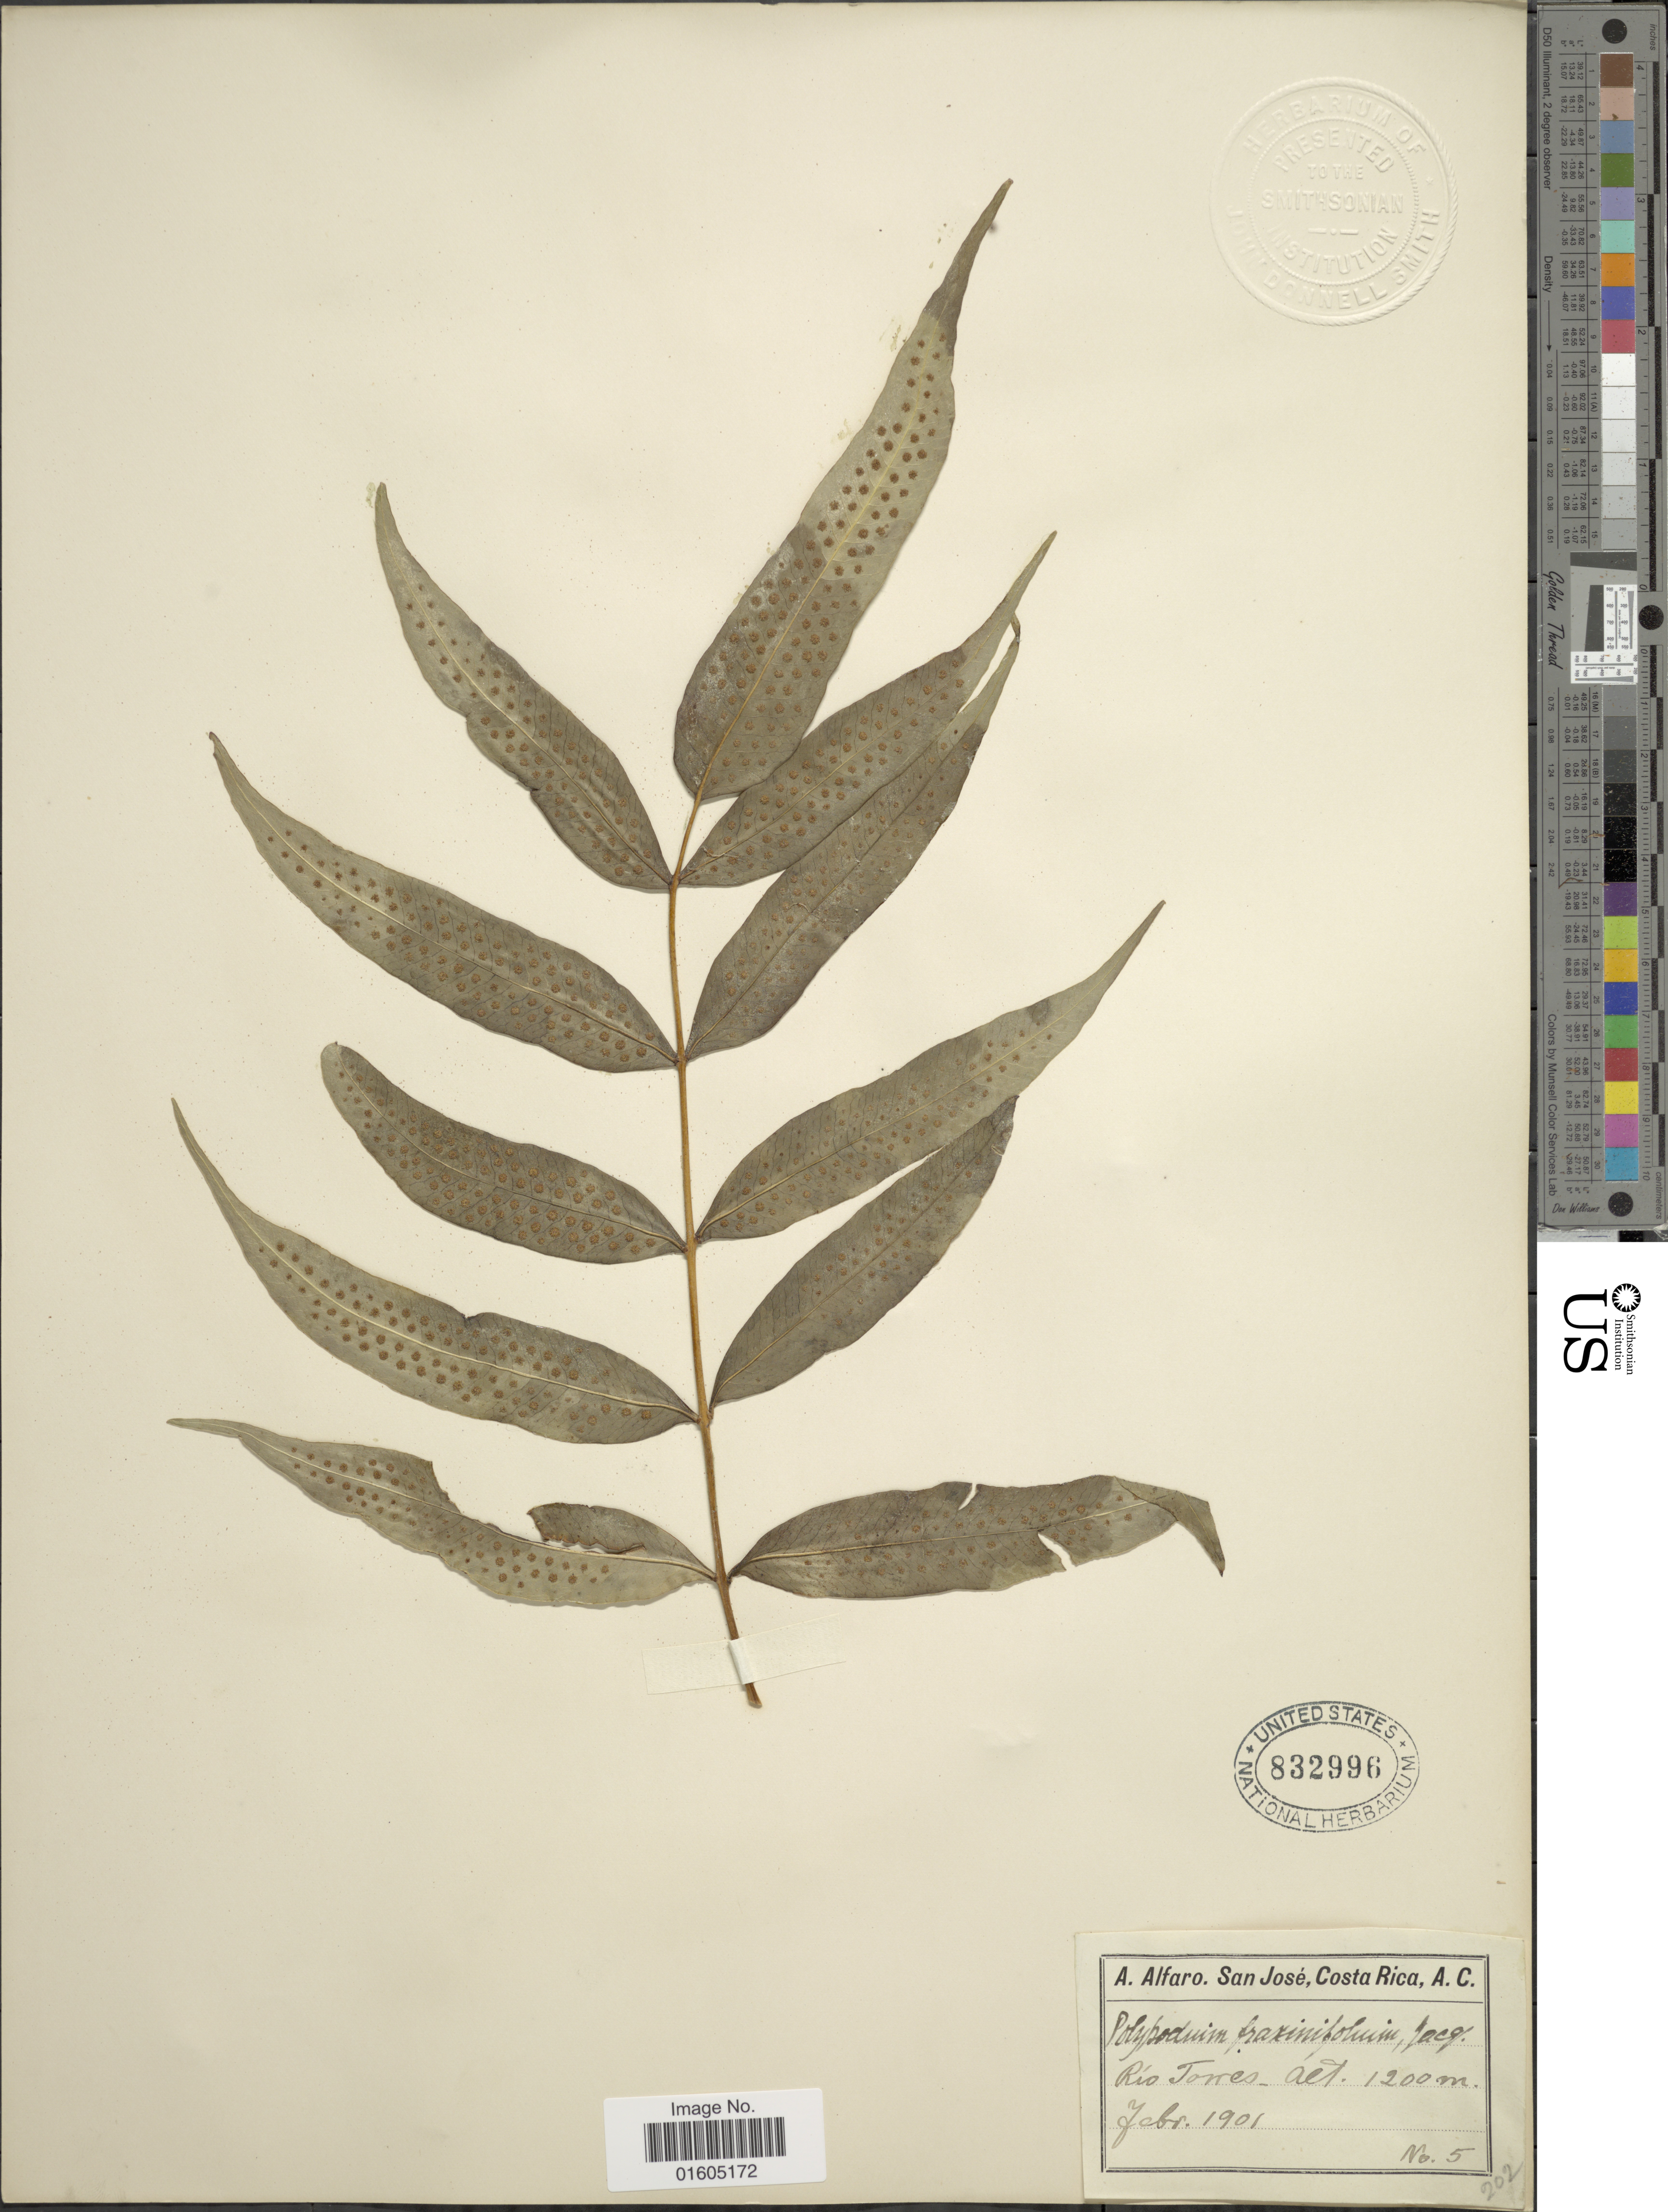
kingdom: Plantae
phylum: Tracheophyta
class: Polypodiopsida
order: Polypodiales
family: Polypodiaceae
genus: Serpocaulon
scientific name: Serpocaulon fraxinifolium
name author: (Jacq.) A.R. Sm.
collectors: A. Alfaro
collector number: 5/202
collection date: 1901-02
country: Costa Rica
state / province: San José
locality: San Jose, Costa Rica. Rio Torres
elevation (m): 1200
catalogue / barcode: US 832996